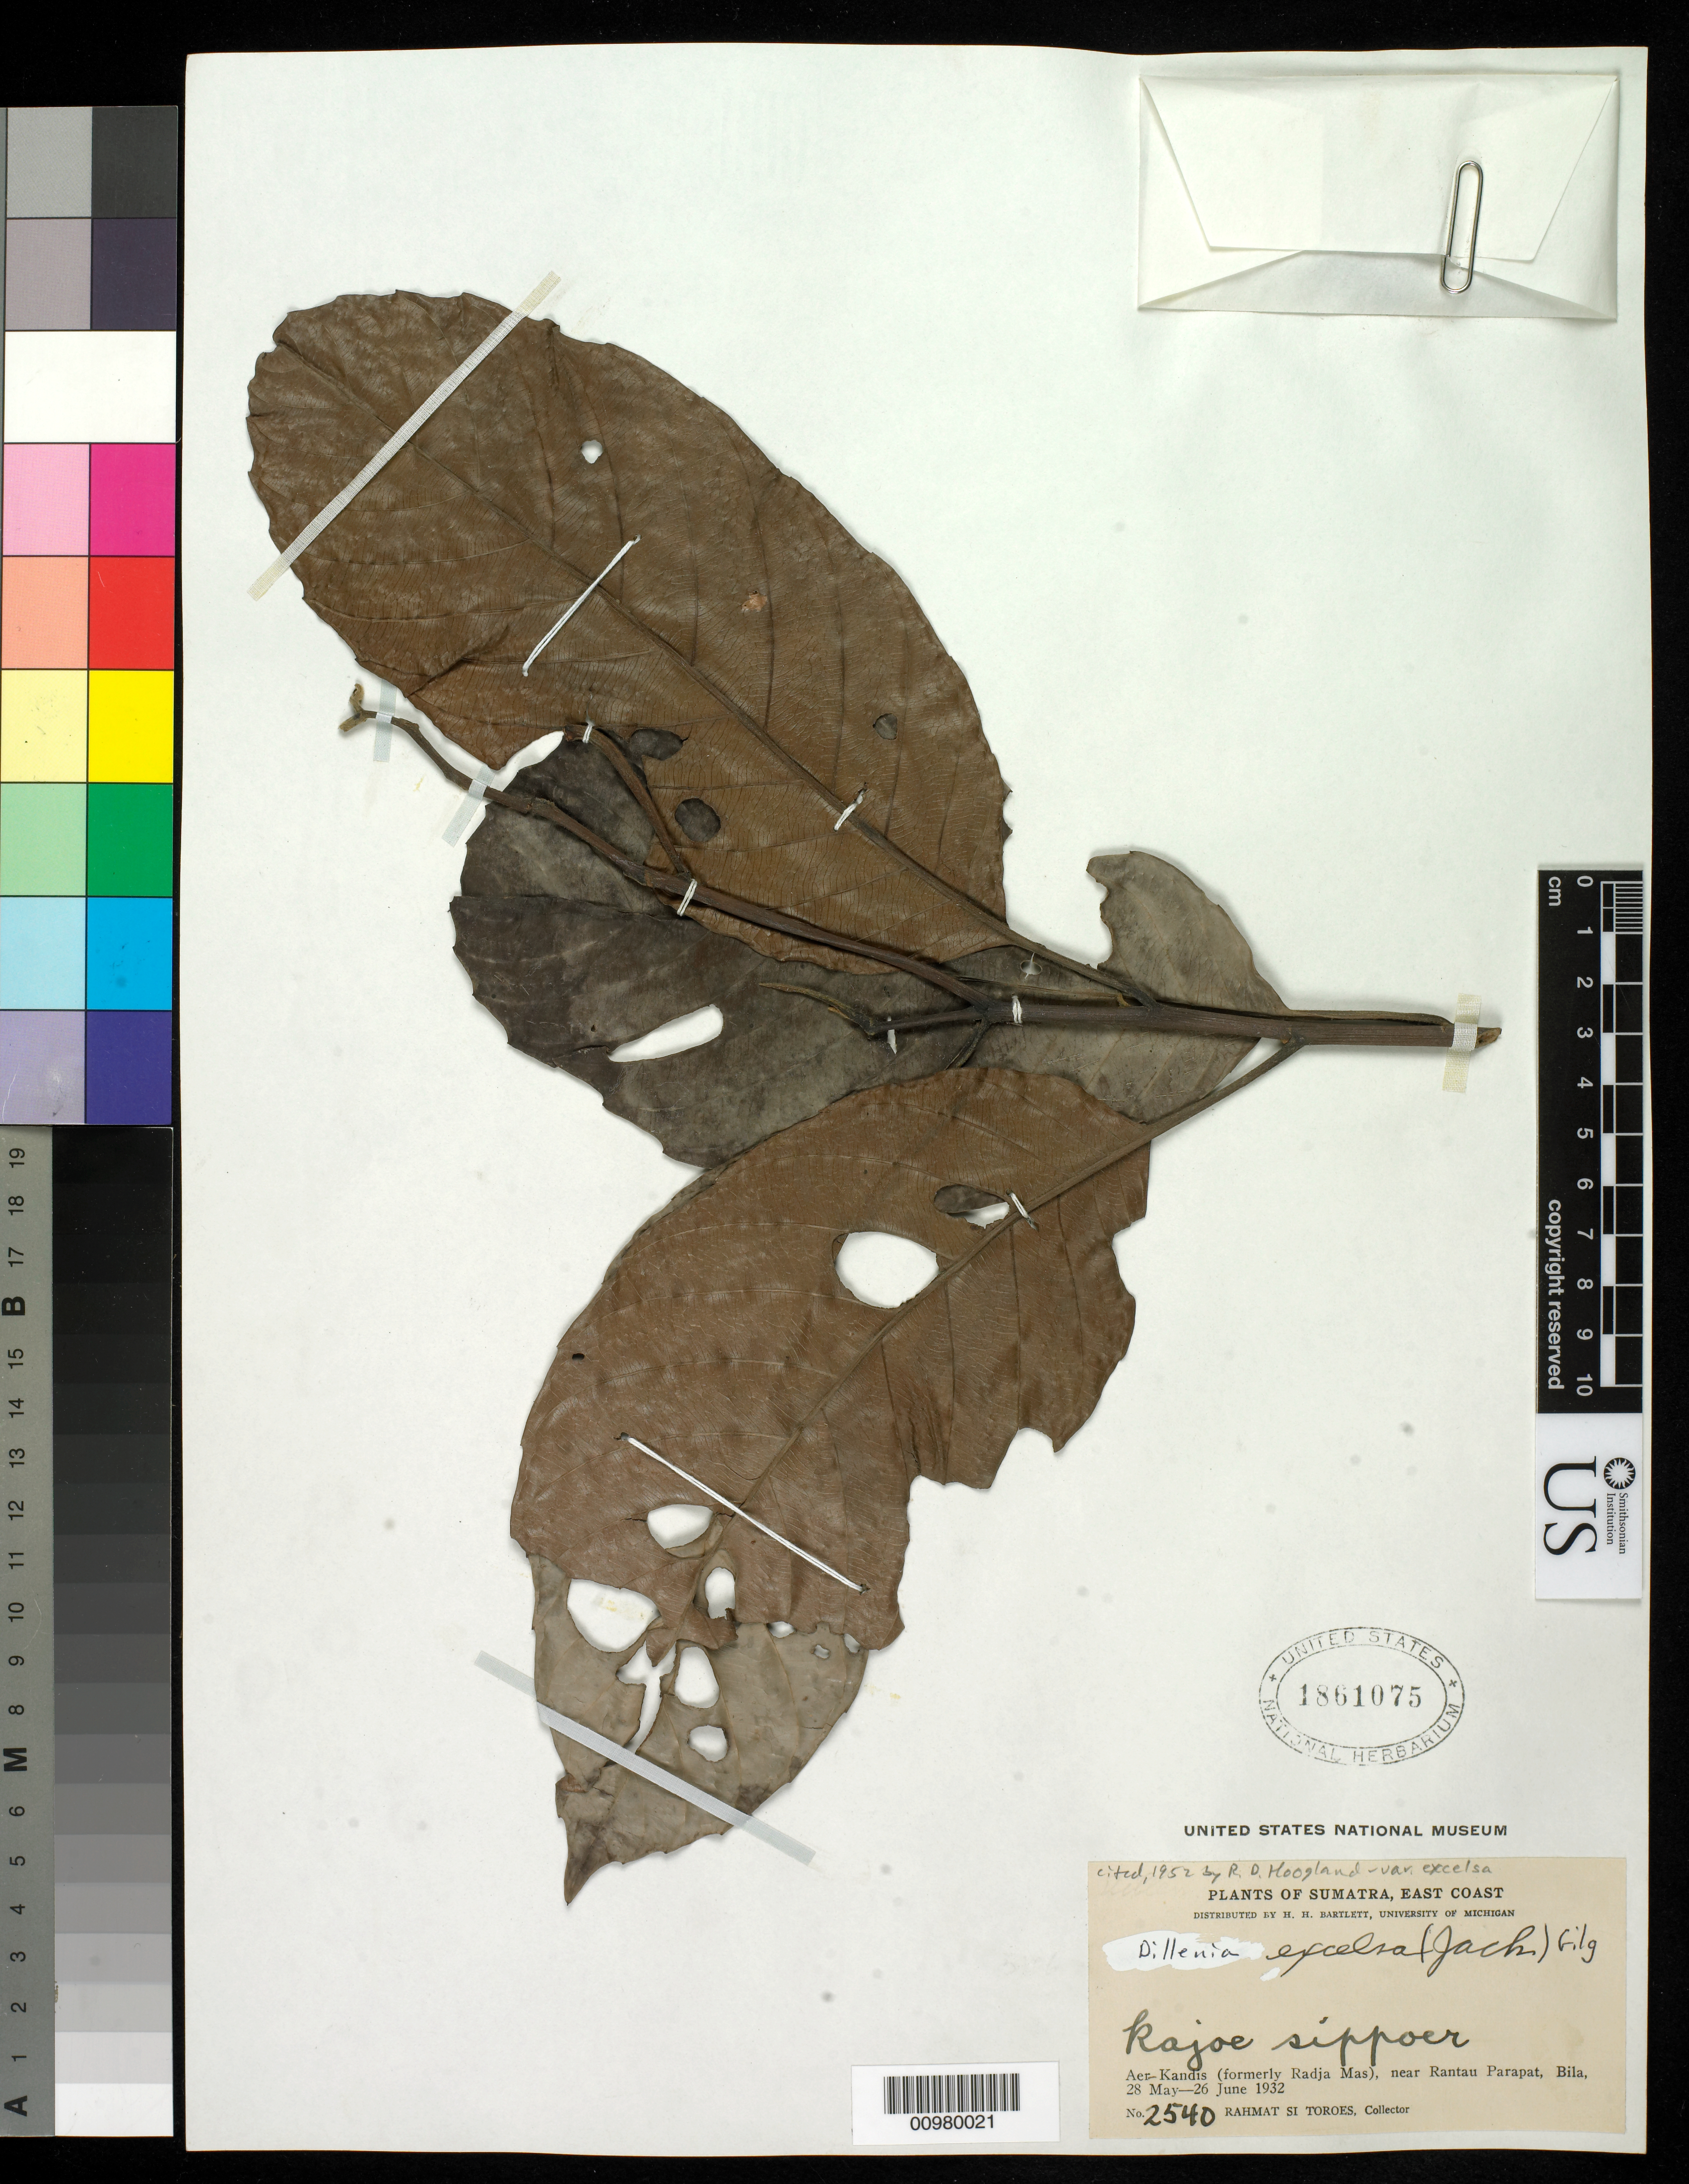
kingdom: Plantae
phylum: Tracheophyta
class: Magnoliopsida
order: Dilleniales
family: Dilleniaceae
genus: Dillenia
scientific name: Dillenia excelsa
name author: (Jack) Martelli ex Gilg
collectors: Rahmat Si Boeea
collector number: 2540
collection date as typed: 28 May 1932 to 26 Jun 1932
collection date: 1932-05-28/1932-06-26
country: Indonesia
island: Sumatra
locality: Aer Kandis (formerly Radja Mas), near Rantau Parapat, Bila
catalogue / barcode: US 1861075